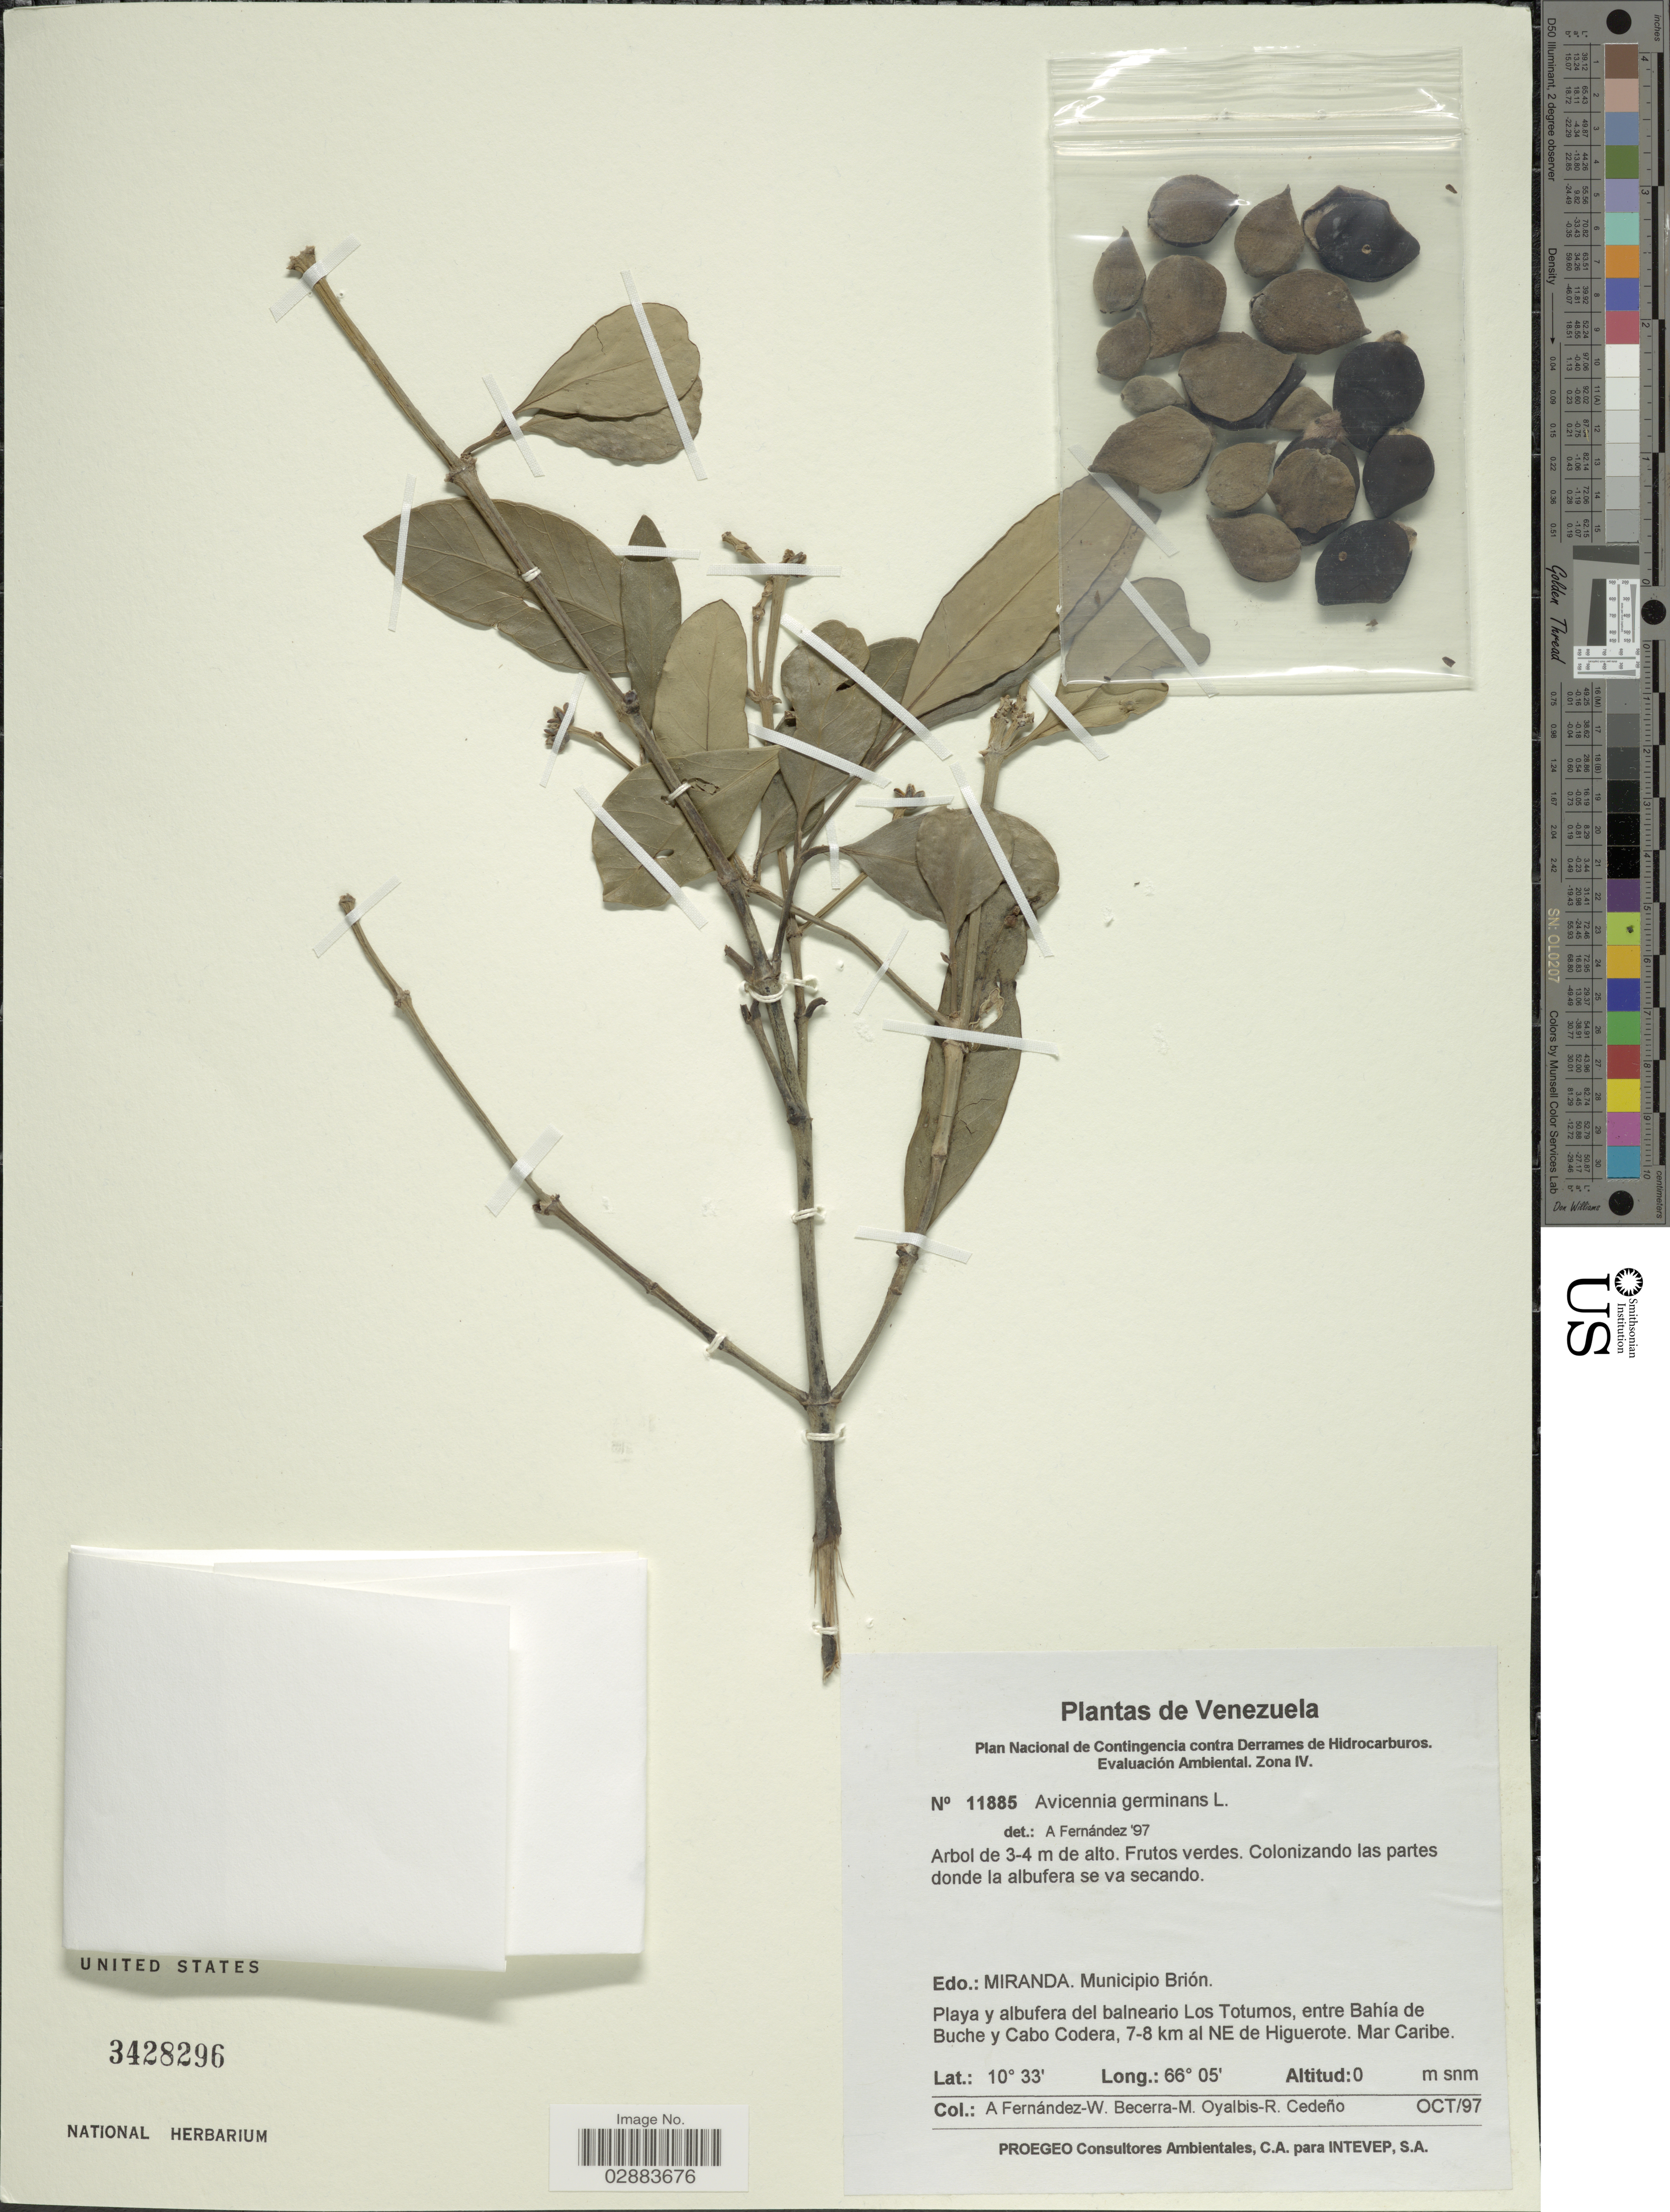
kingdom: Plantae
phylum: Tracheophyta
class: Magnoliopsida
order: Lamiales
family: Acanthaceae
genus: Avicennia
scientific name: Avicennia germinans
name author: (L.) L.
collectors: Á. Fernández, W. Becerra, M. Oyalbis & R. Cedeño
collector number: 11885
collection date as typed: Transcribed d/m/y: /10/97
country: Venezuela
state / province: Miranda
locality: Municipio Brión. Playa y albufera del balneario Los Totumos, entre Bahía de Buche y Cabo Codera, 7-8 km al NE de Higuerote. Mar Caribe.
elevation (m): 0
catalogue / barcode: US 3428296